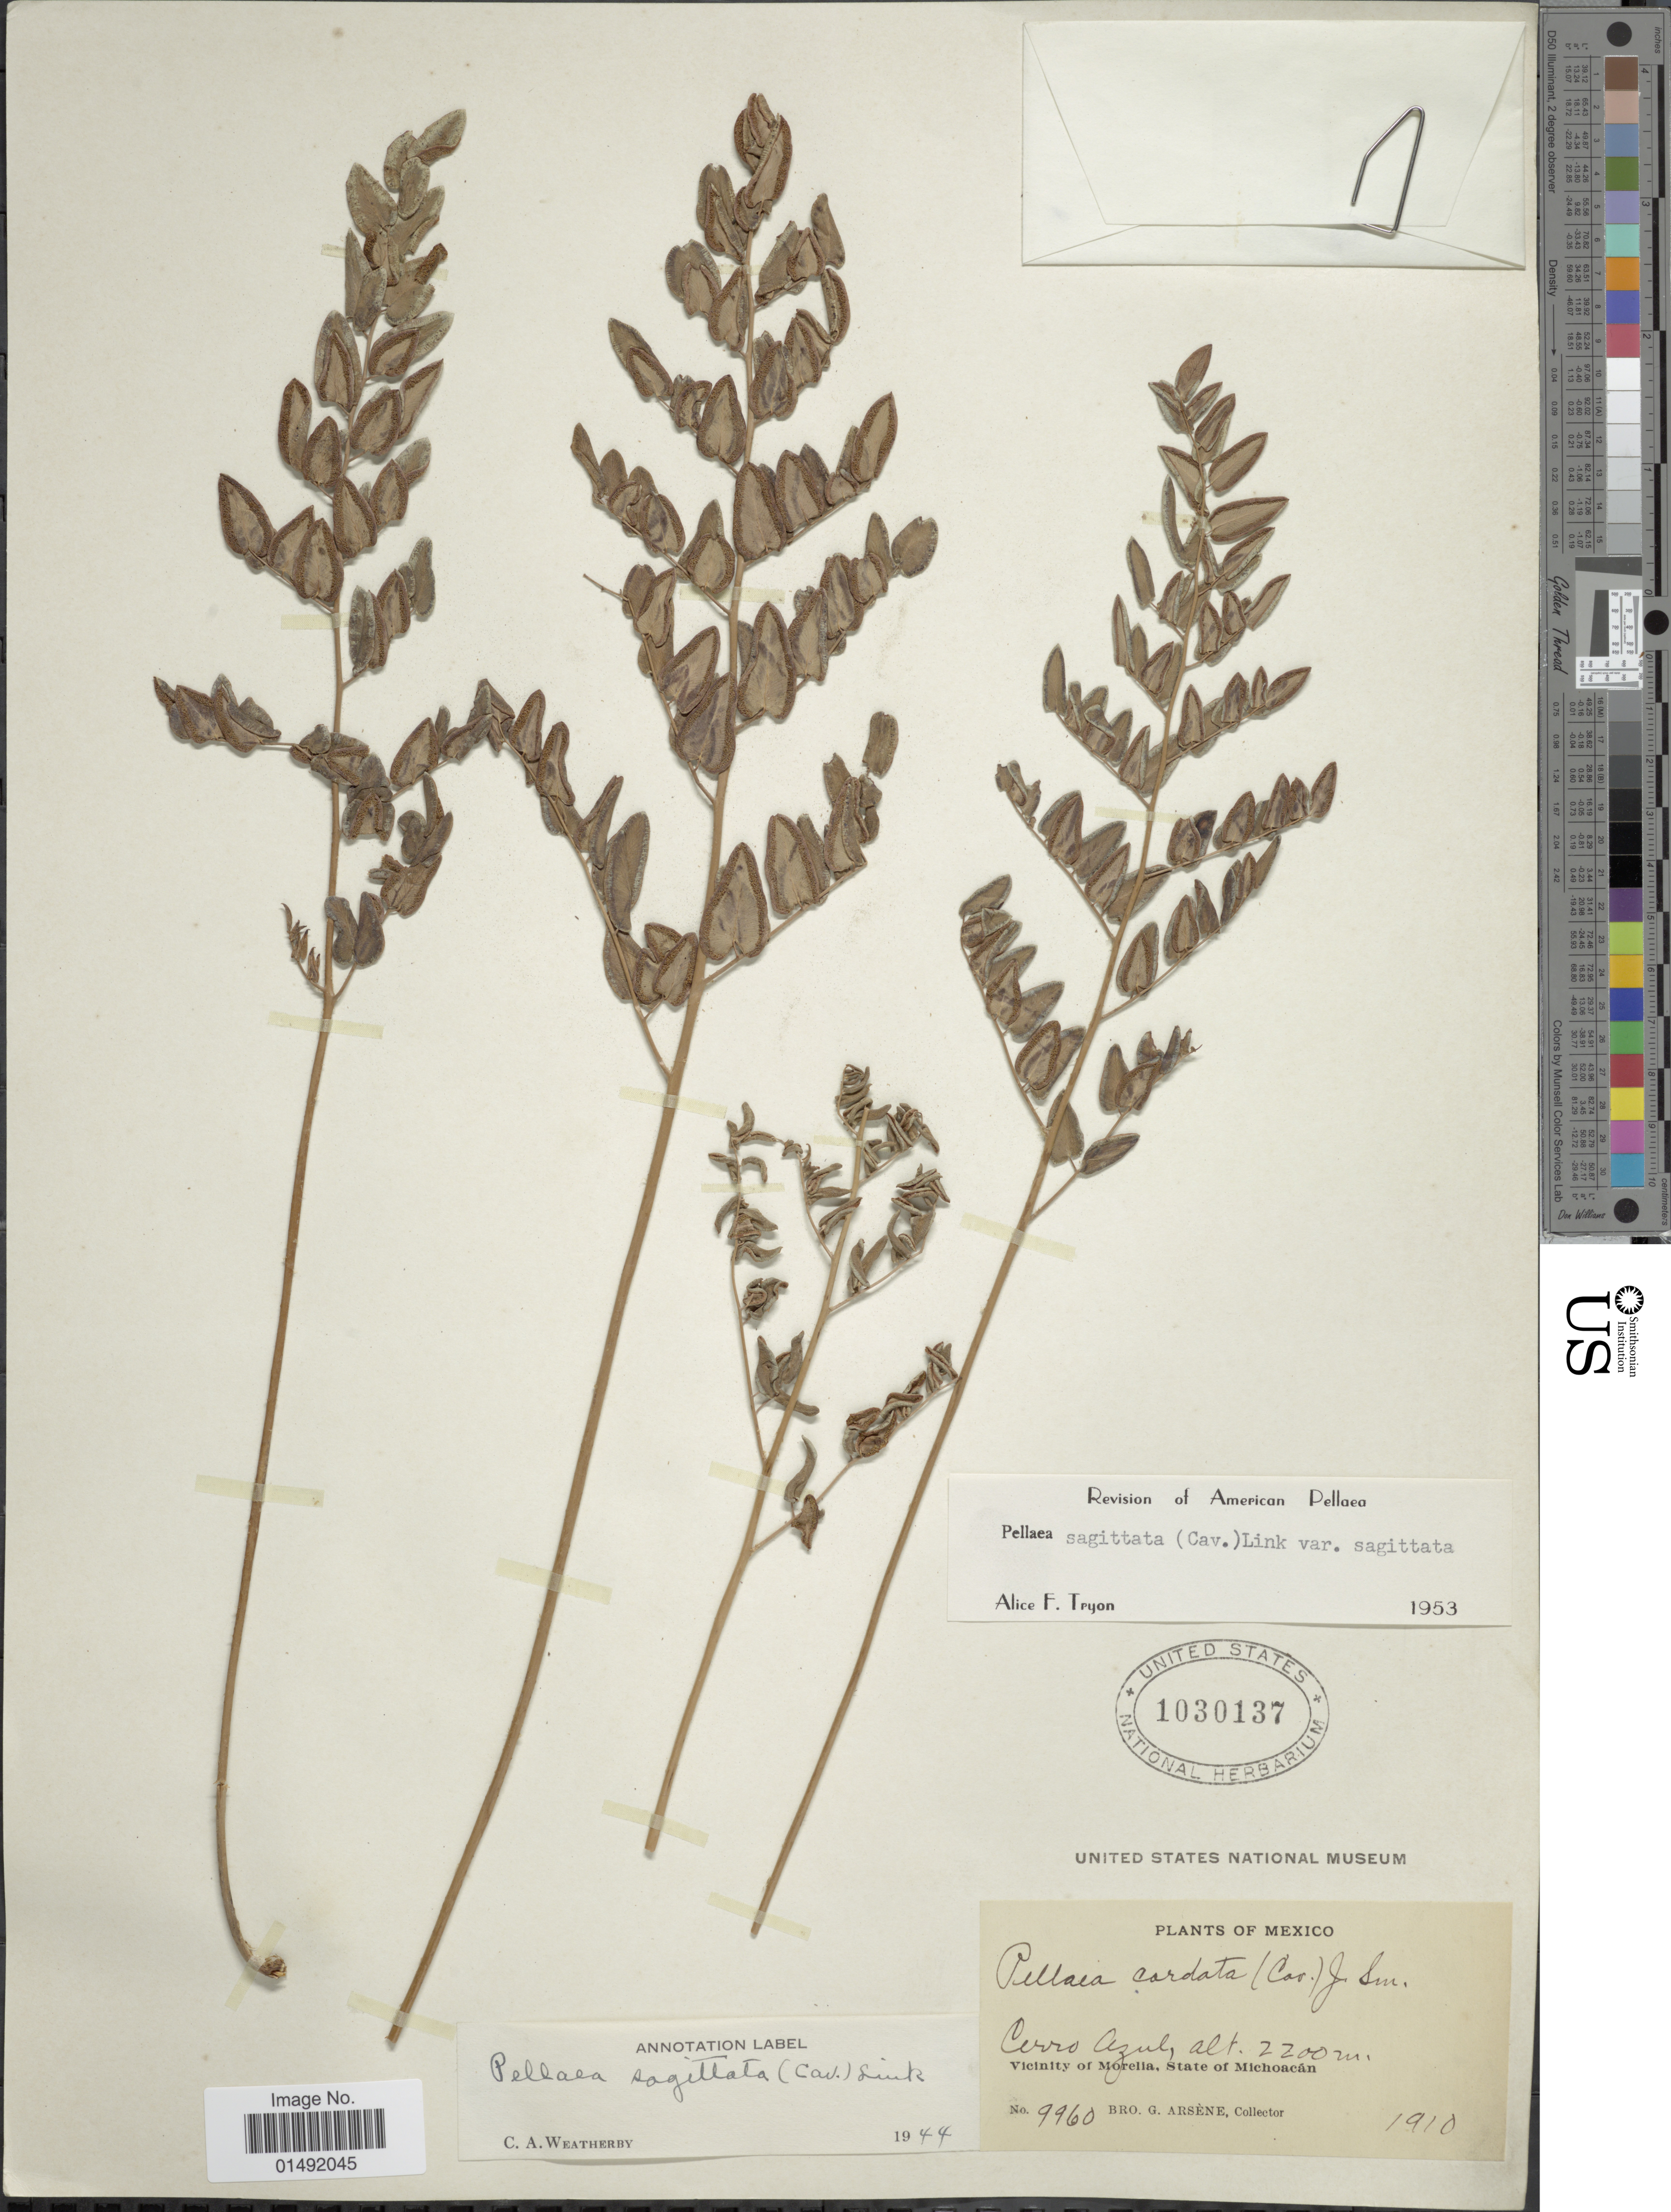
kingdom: Plantae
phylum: Tracheophyta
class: Polypodiopsida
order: Polypodiales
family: Pteridaceae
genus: Pellaea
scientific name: Pellaea sagittata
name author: (Cav.) Link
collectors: Bro. G. Arsène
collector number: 9960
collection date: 1910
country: Mexico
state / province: Michoacán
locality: Cerro Azul, Vicinity of Morelia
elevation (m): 2200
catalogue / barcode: US 1030137